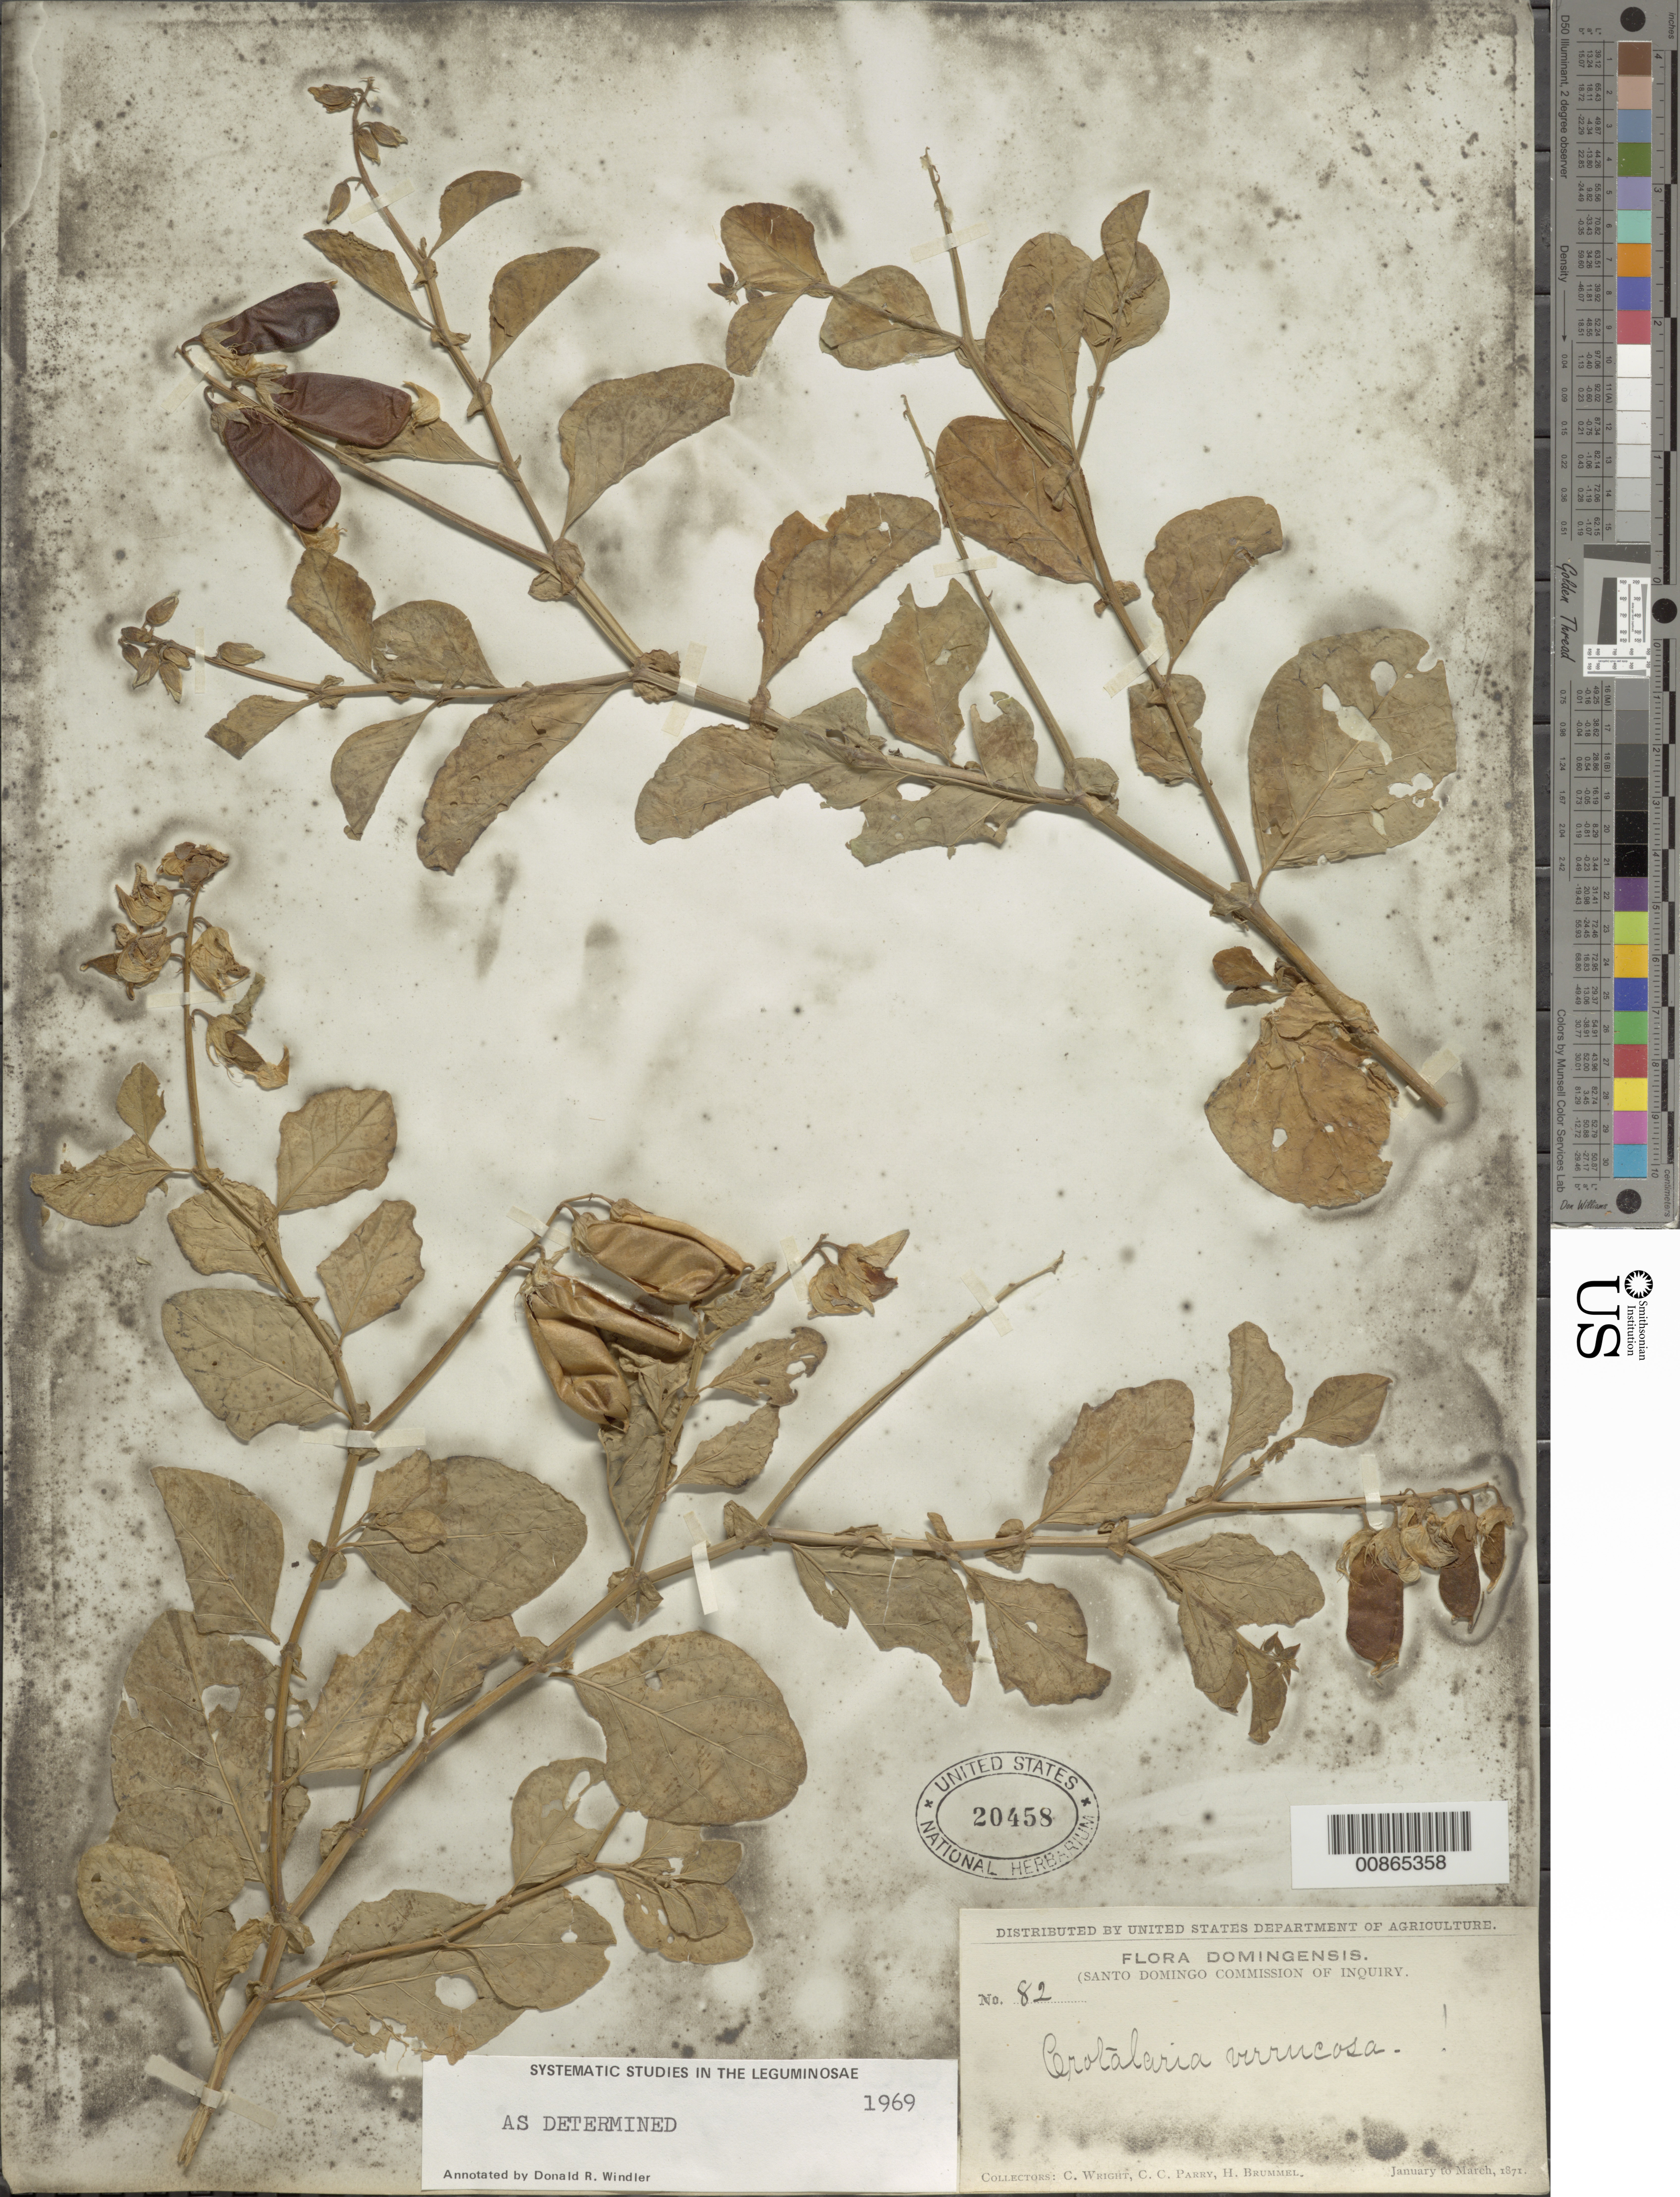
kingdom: Plantae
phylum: Tracheophyta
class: Magnoliopsida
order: Fabales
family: Fabaceae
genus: Crotalaria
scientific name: Crotalaria verrucosa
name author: L.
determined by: Windler, D. R.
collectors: C. Wright, C. C. Parry & H. Brummel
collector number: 82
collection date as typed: Jan 1871 to -- Mar 1871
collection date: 1871-01/1871-03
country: Dominican Republic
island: Hispaniola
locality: Dominican Republic.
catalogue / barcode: US 20458